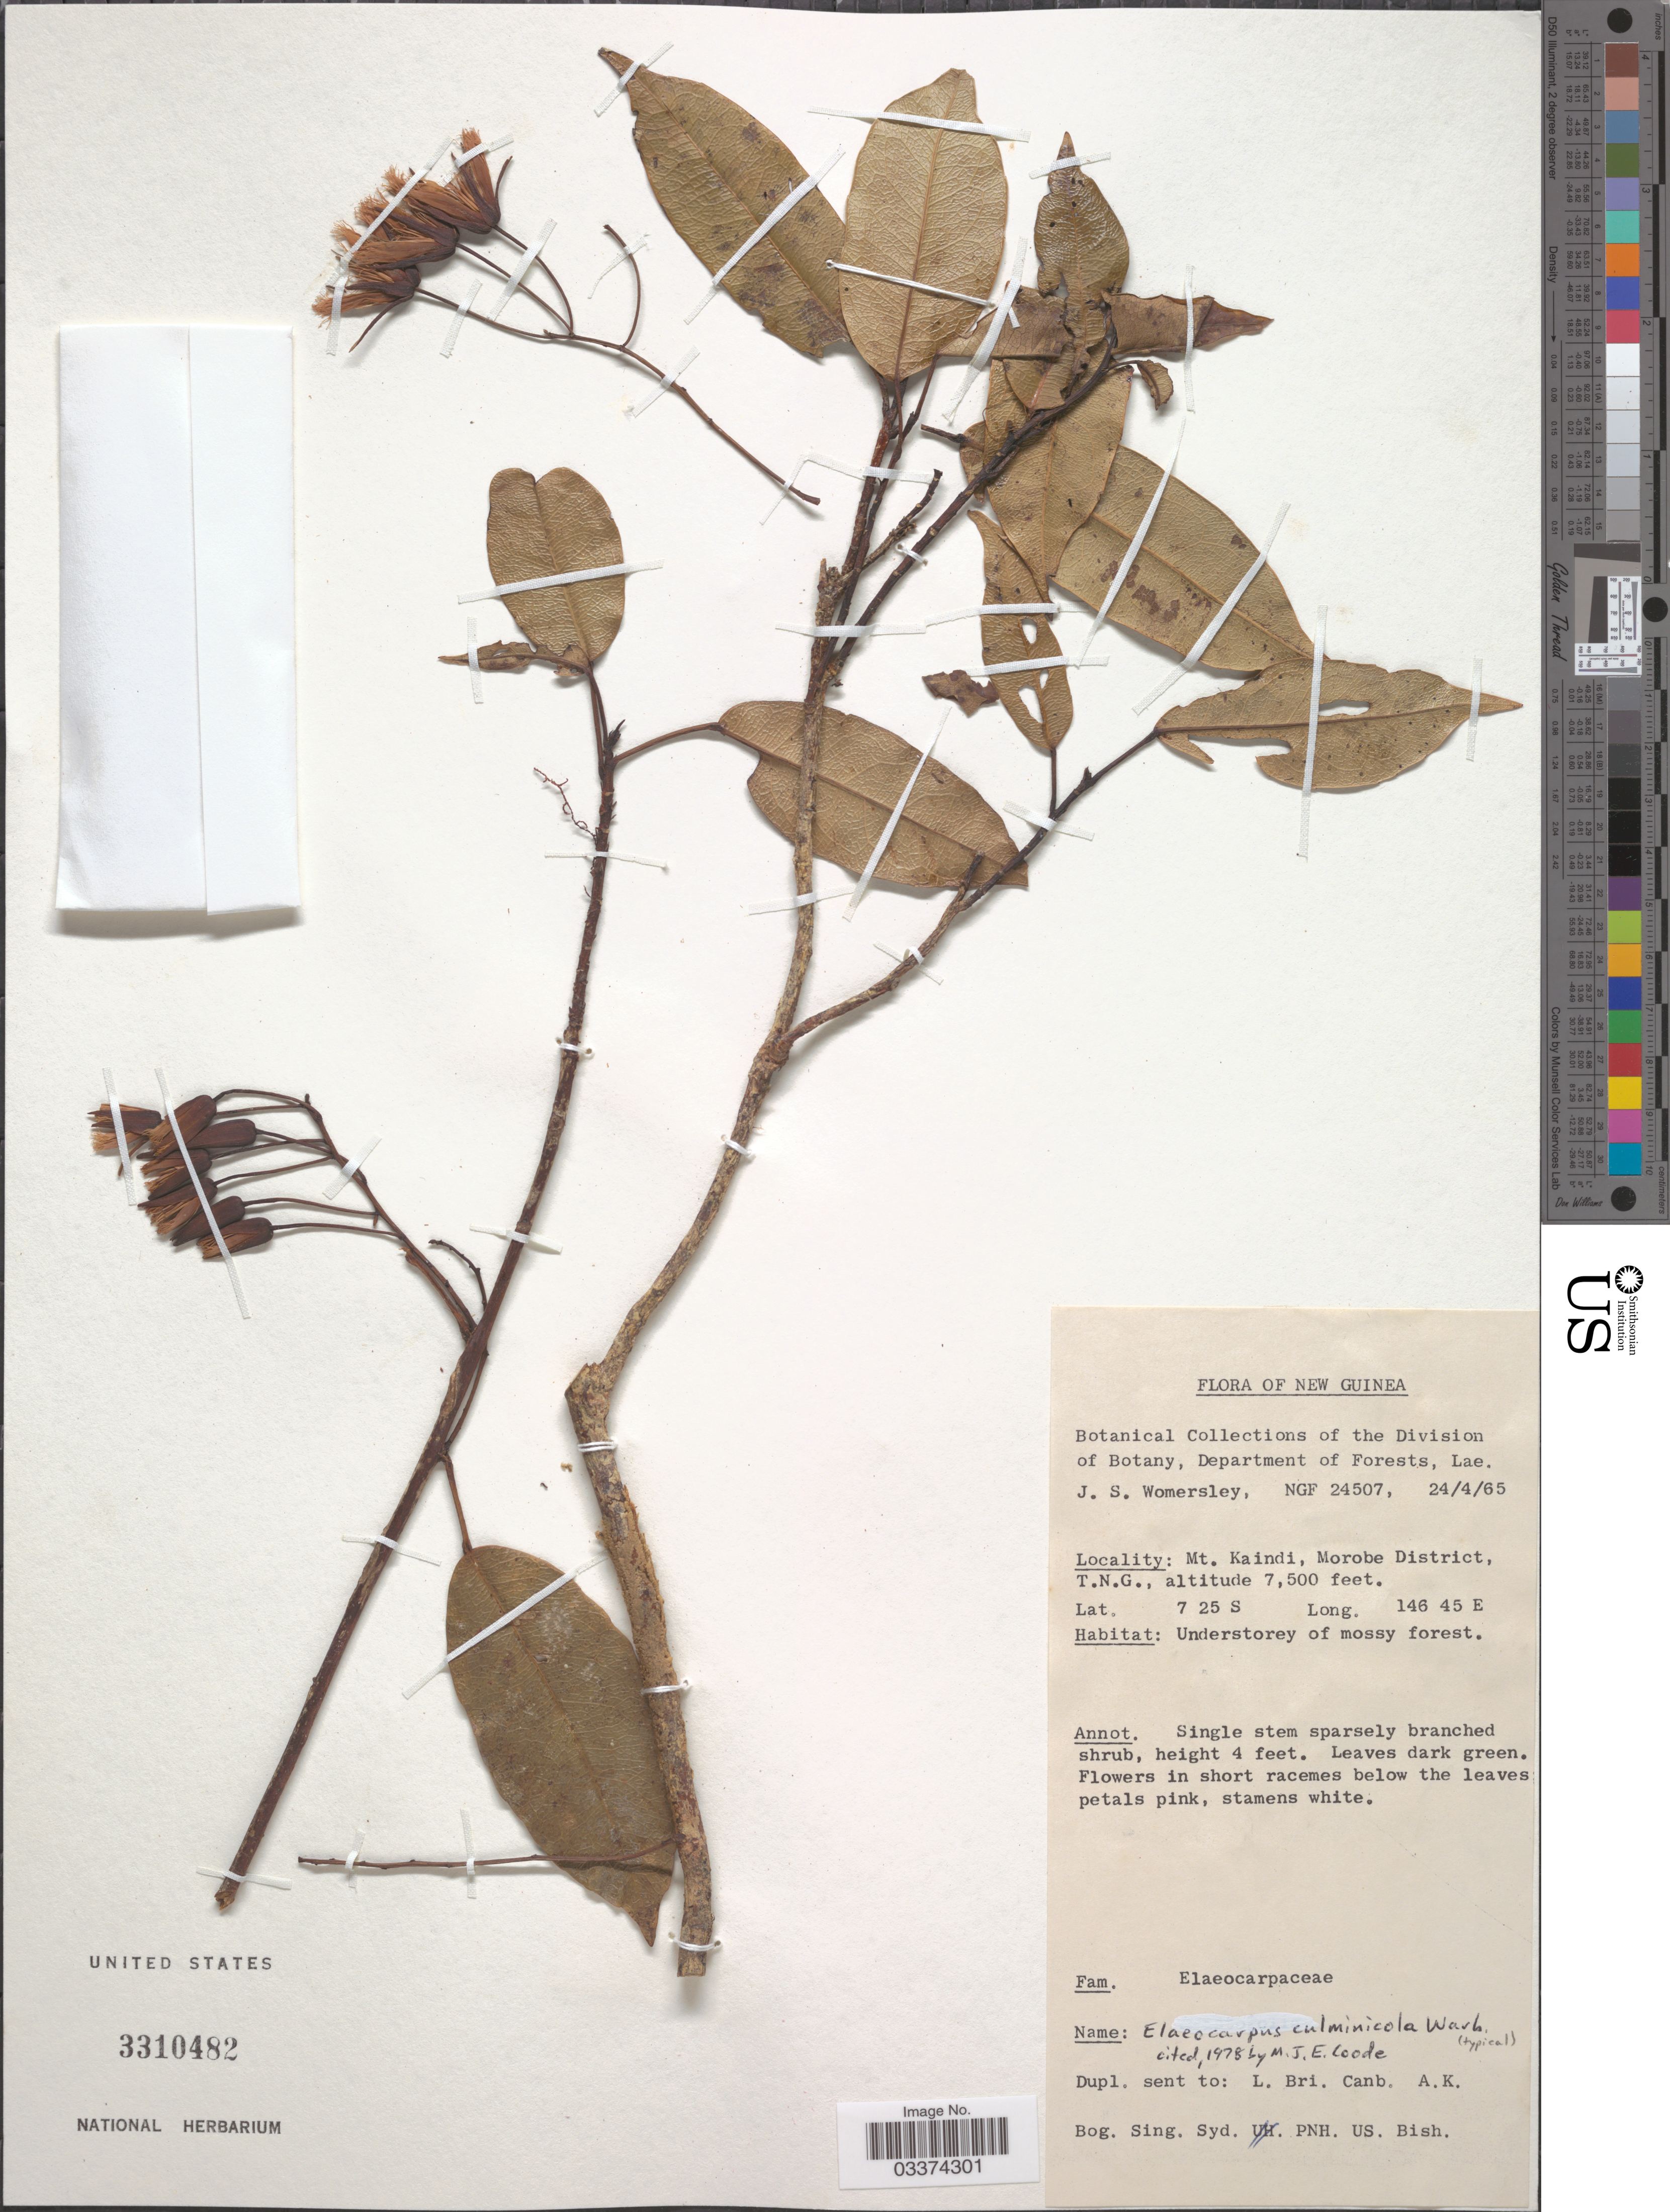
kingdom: Plantae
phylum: Tracheophyta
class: Magnoliopsida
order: Oxalidales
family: Elaeocarpaceae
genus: Elaeocarpus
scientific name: Elaeocarpus culminicola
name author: Warb.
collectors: J. S. Womersley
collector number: NGF24507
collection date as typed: Transcribed d/m/y: 24/4/65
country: Papua New Guinea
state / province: Morobe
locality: New Guinea, Mt. Kaindi, Morobe District, T.N.G.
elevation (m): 2286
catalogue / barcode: US 3310482